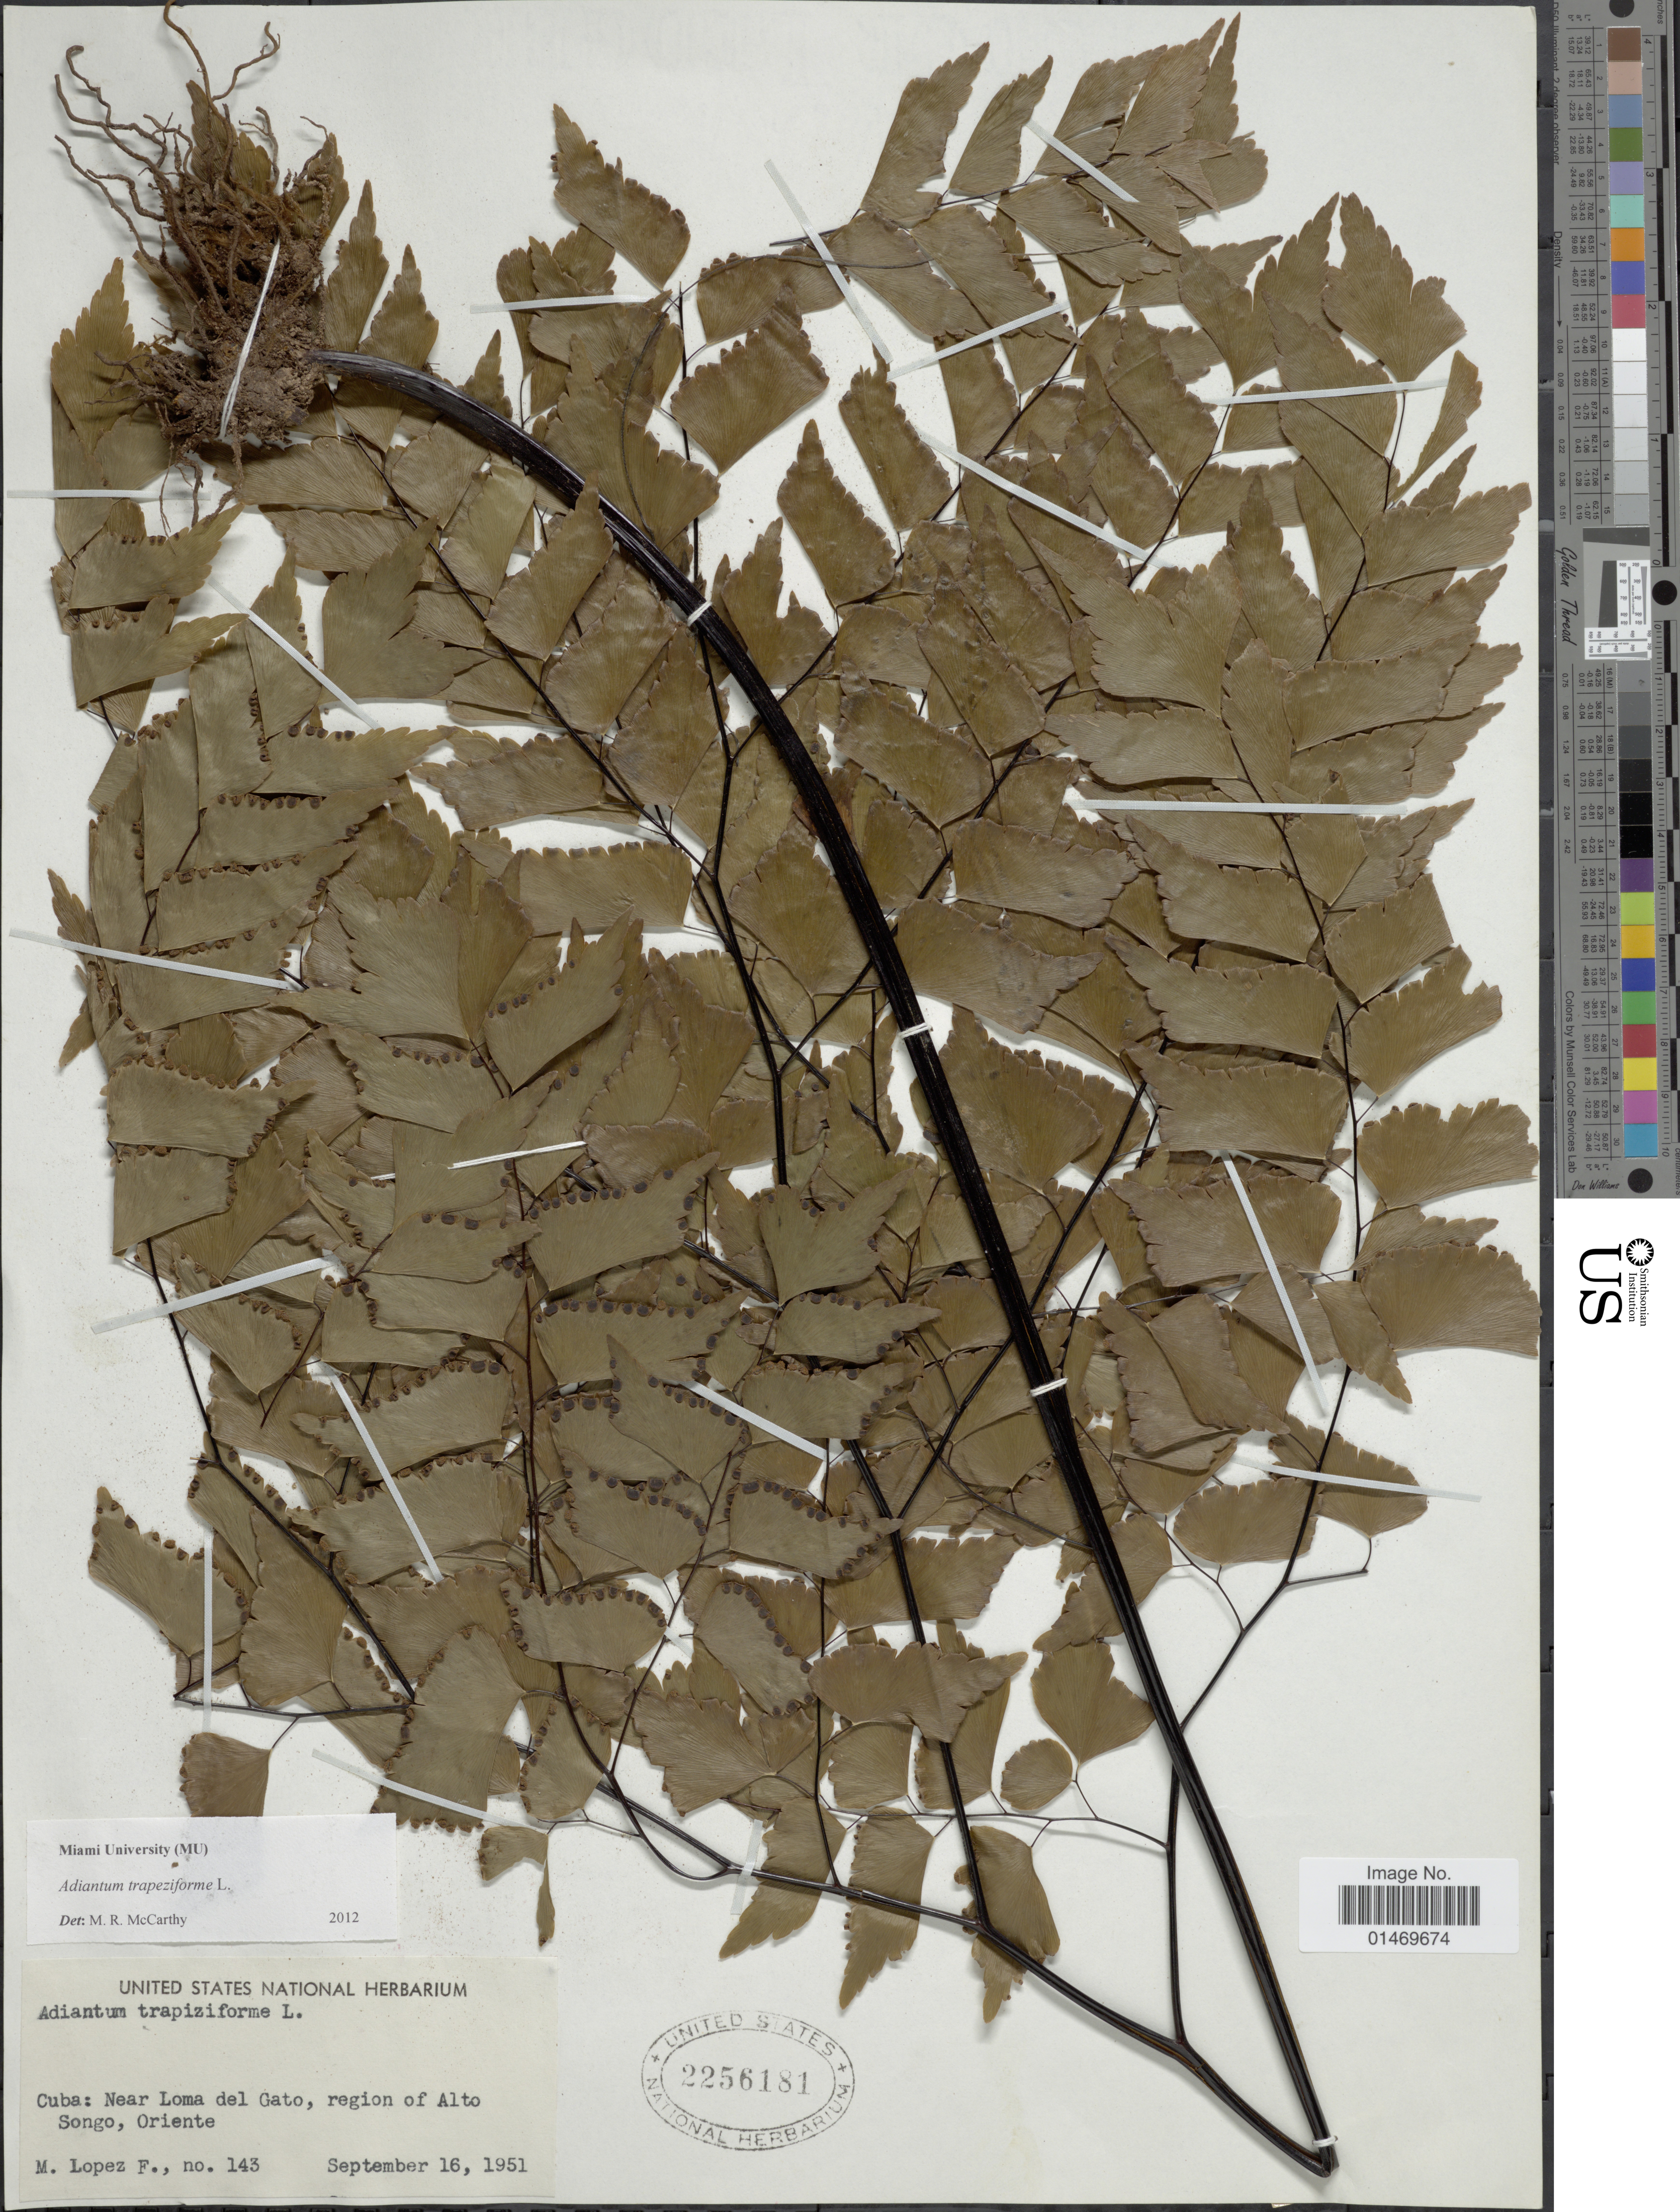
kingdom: Plantae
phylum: Tracheophyta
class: Polypodiopsida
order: Polypodiales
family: Pteridaceae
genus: Adiantum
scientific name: Adiantum trapeziforme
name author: L.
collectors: M. López Figueiras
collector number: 143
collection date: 1951-09-16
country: Cuba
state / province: Oriente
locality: Cuba, Near Loma del Gato, region of Alto Songo.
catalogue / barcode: US 2256181